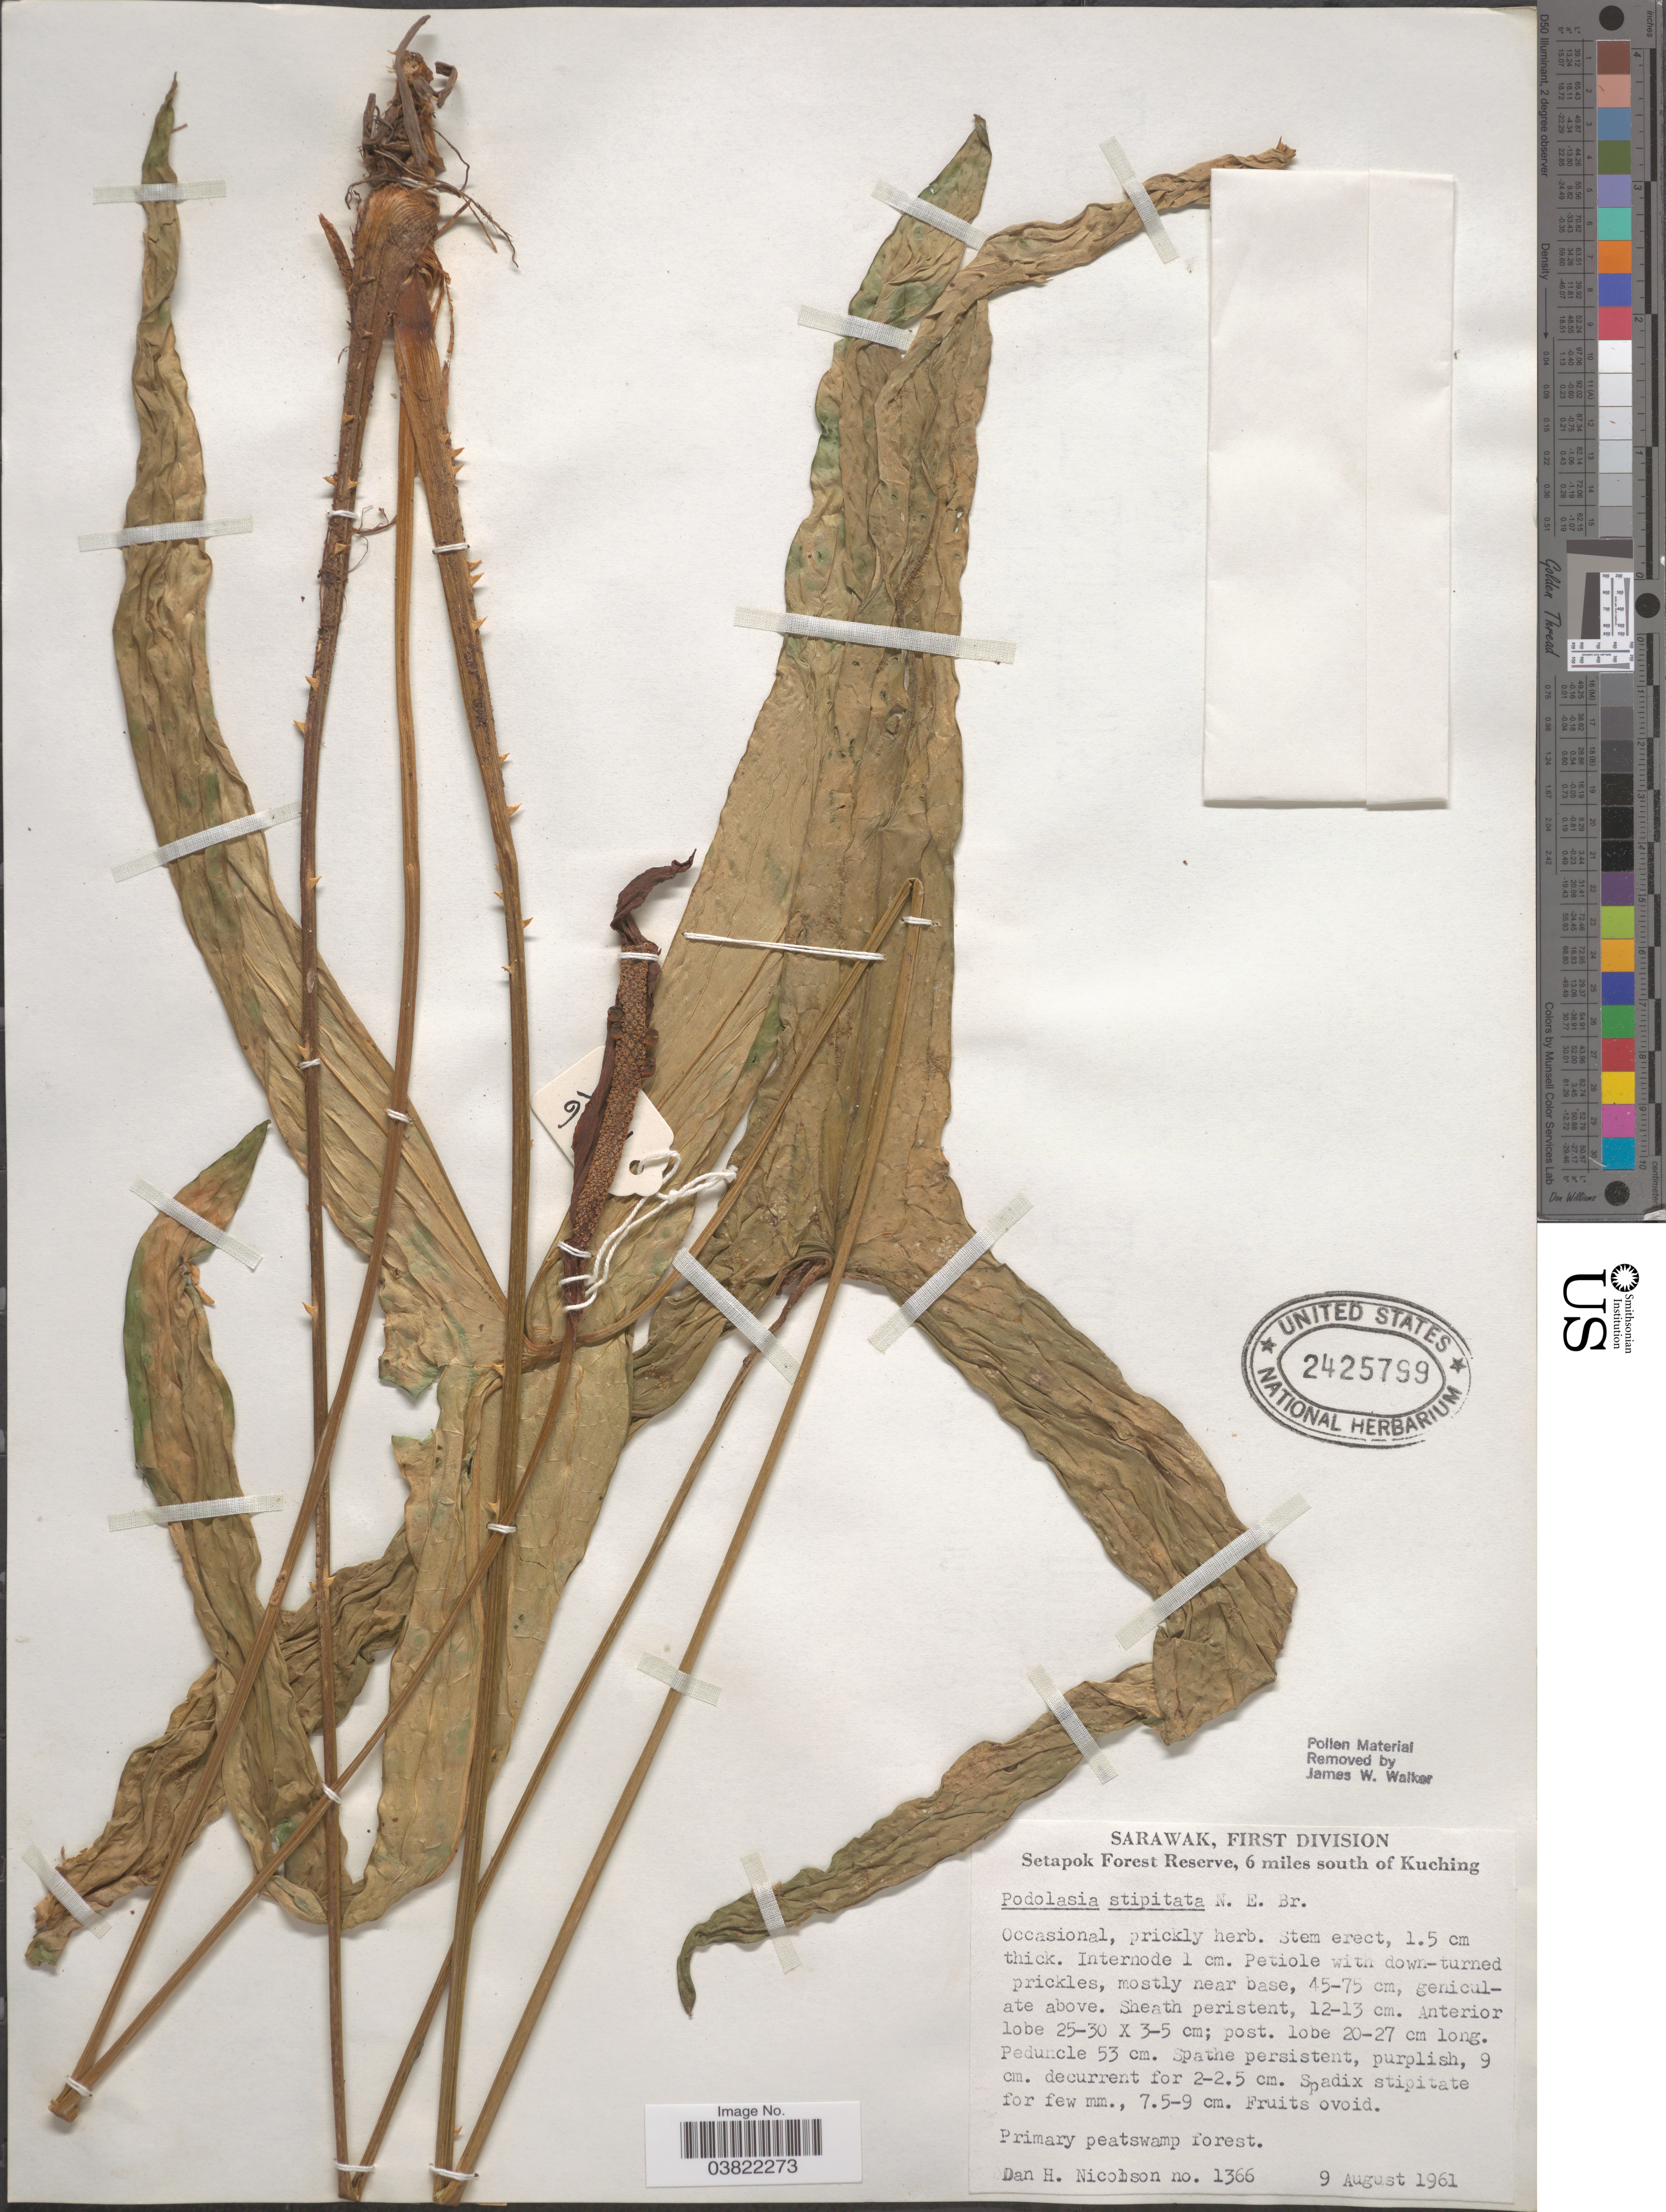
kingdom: Plantae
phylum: Tracheophyta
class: Liliopsida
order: Alismatales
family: Araceae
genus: Podolasia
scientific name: Podolasia stipitata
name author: N.E. Br.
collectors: D. H. Nicolson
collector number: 1366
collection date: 1961-08-09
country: Malaysia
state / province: Sarawak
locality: First Division. Setapok Forest Reserve, 6 miles south of Kuching.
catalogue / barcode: US 2425799